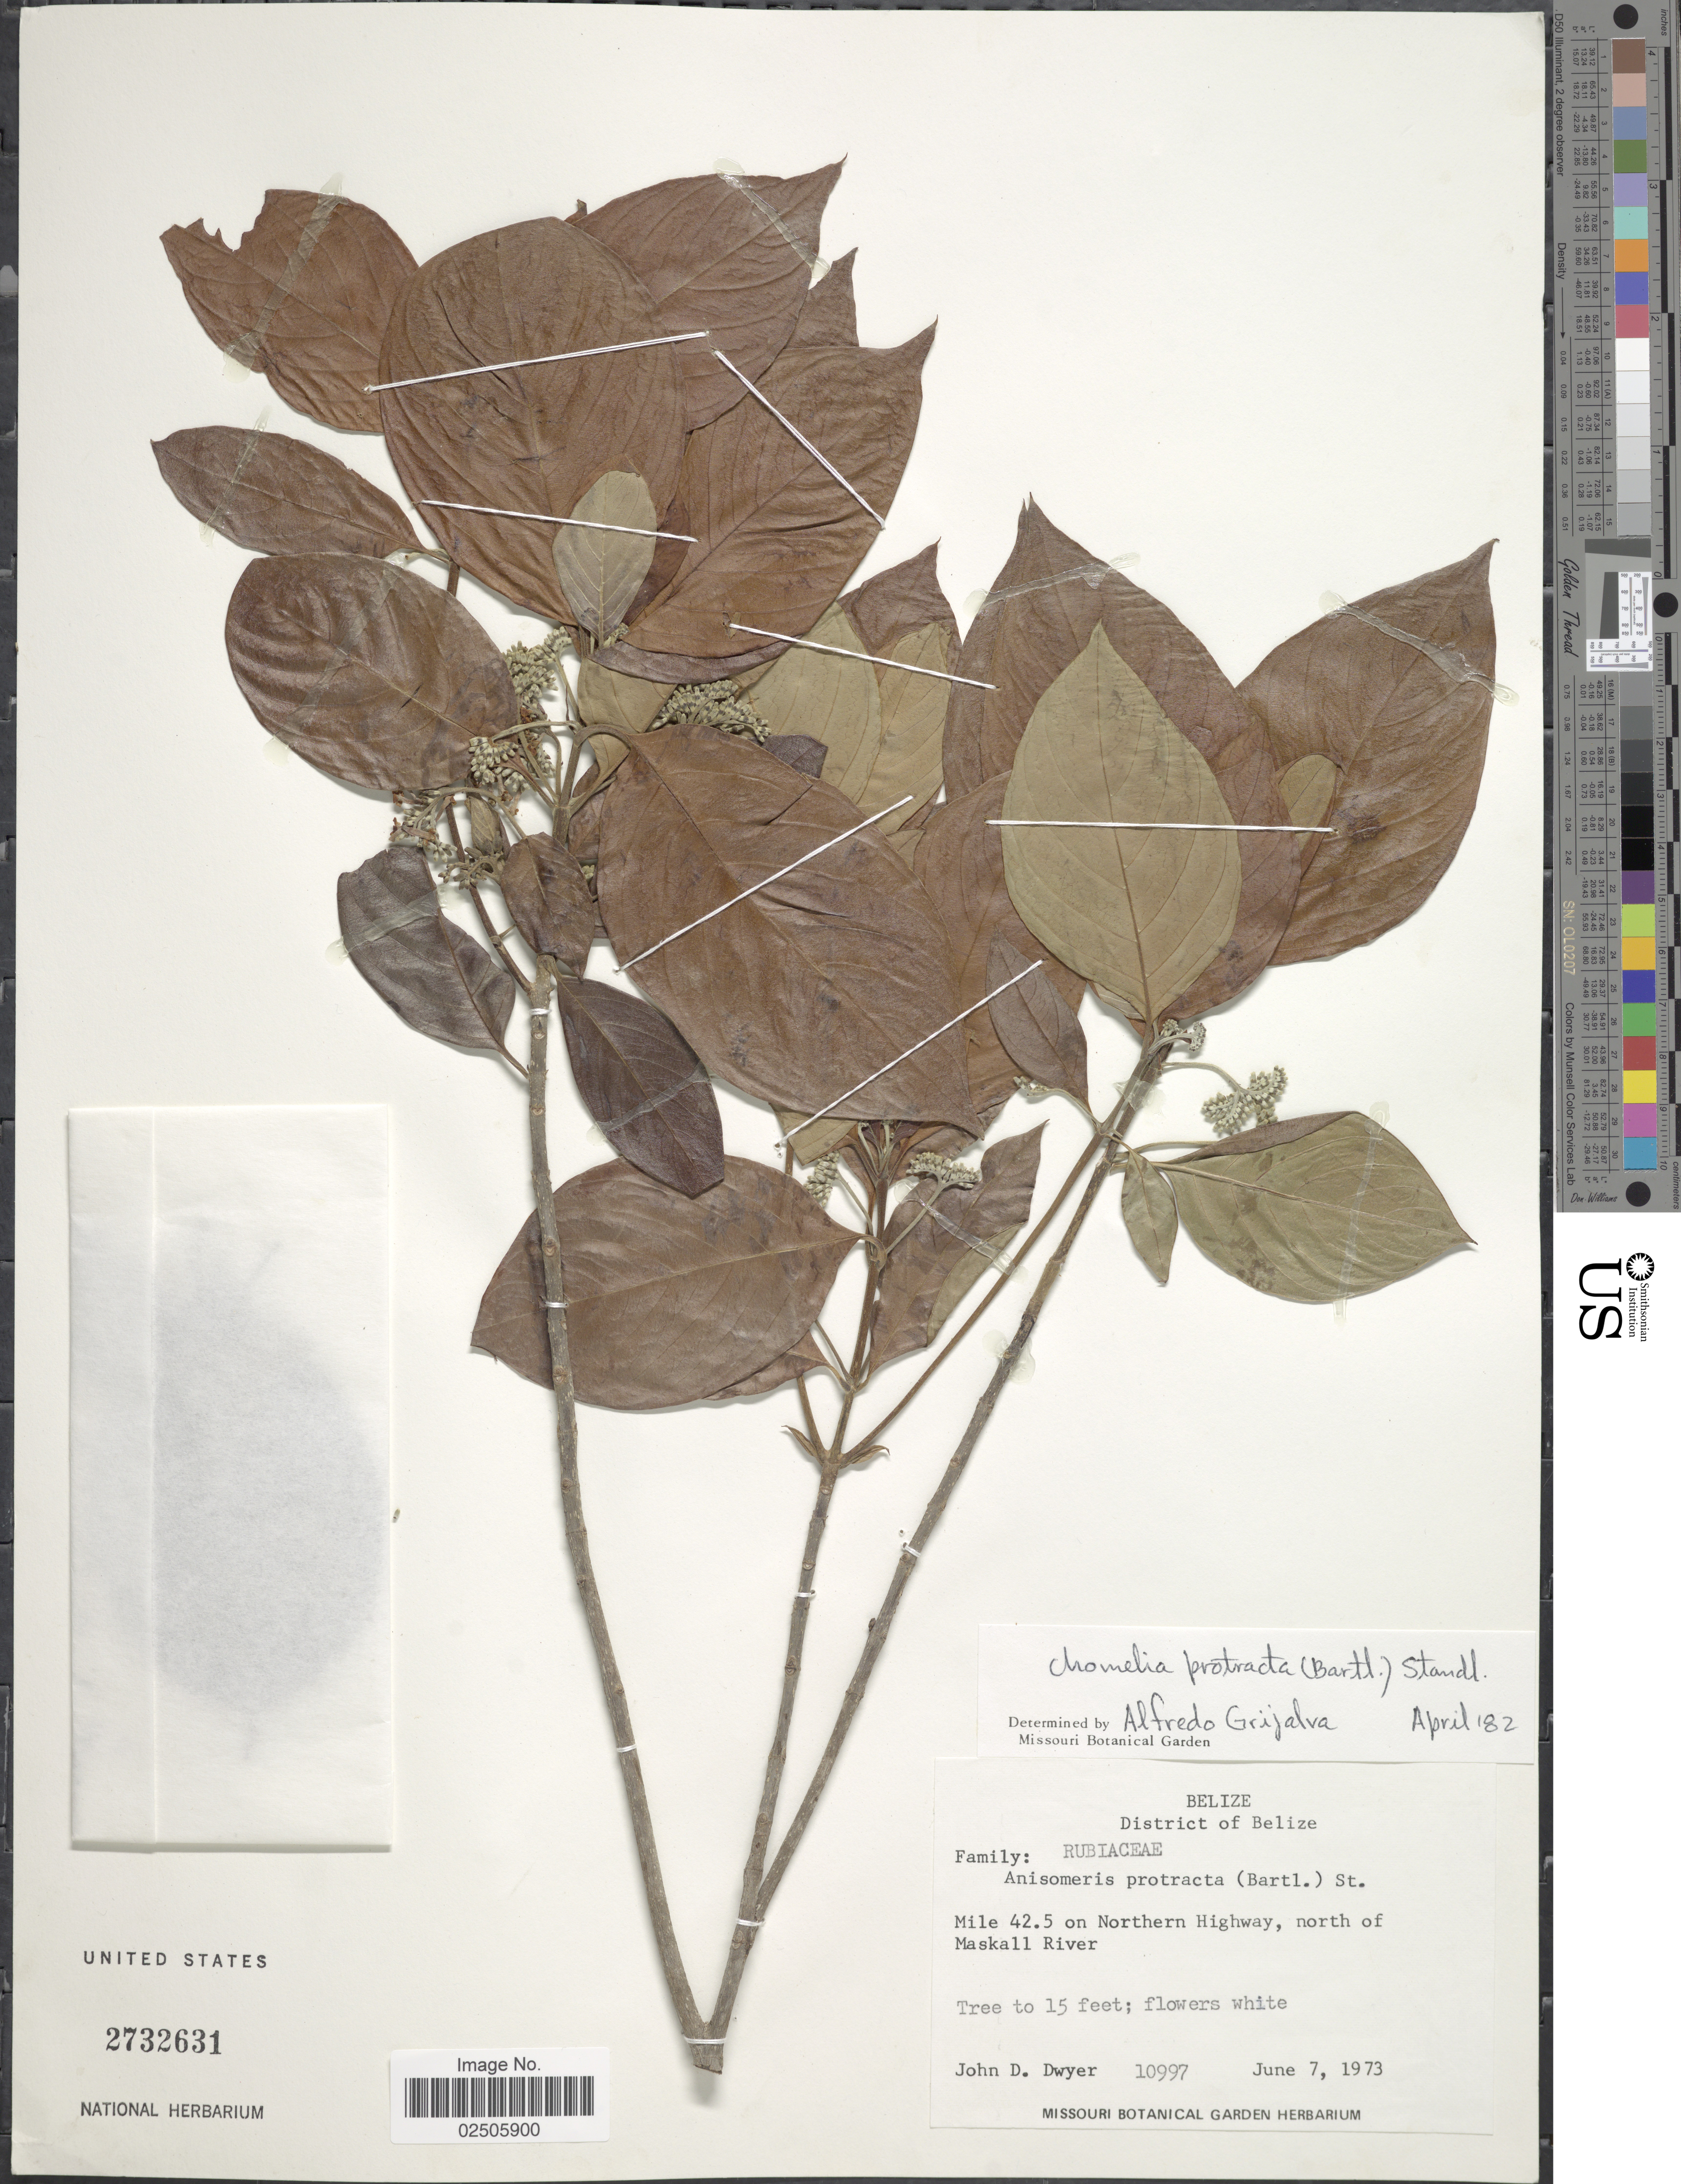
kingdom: Plantae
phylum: Tracheophyta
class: Magnoliopsida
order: Gentianales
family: Rubiaceae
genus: Chomelia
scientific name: Chomelia protracta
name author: (Bartl. ex DC.) Standl.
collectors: J. D. Dwyer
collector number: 10997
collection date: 1973-06-07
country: Belize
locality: Belize, District of Belize, Mile 42.5 on Northern Highway, north of Maskall River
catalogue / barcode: US 2732631